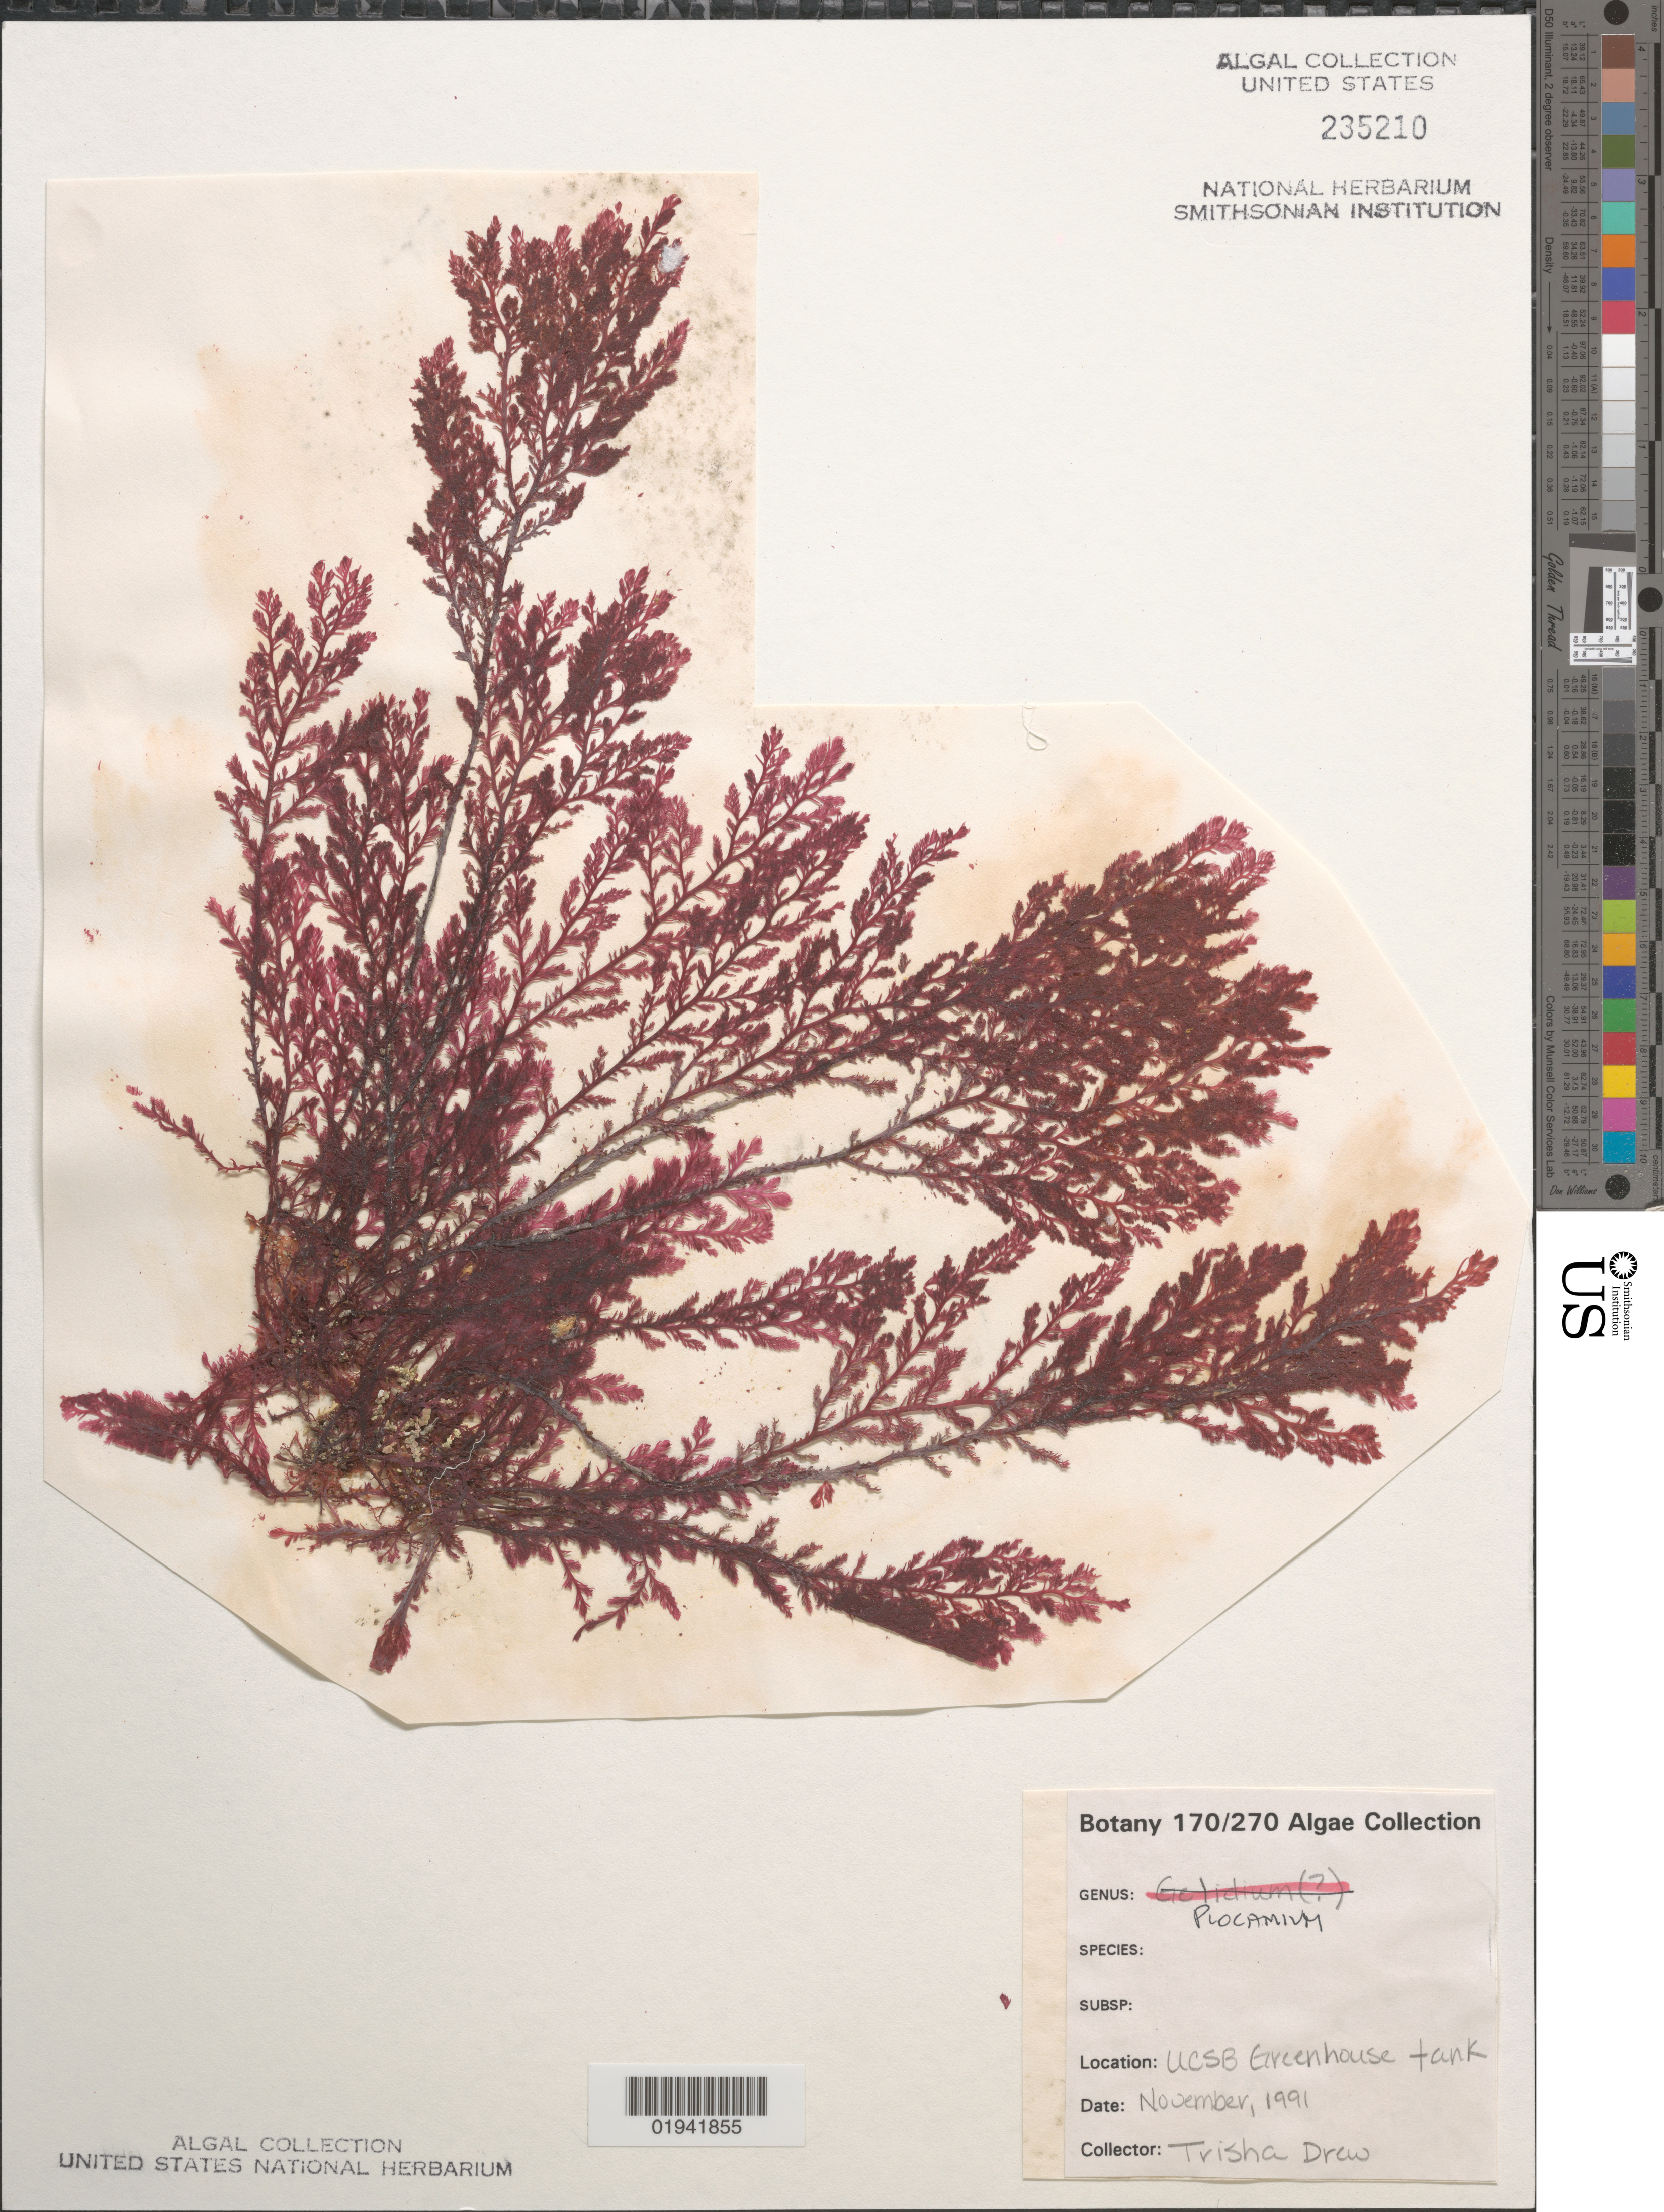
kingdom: Plantae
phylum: Rhodophyta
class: Florideophyceae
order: Plocamiales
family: Plocamiaceae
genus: Plocamium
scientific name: Plocamium sp.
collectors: T. Drew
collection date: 1991-11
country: United States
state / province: California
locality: UCSB Greenhouse tank.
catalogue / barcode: US 235210